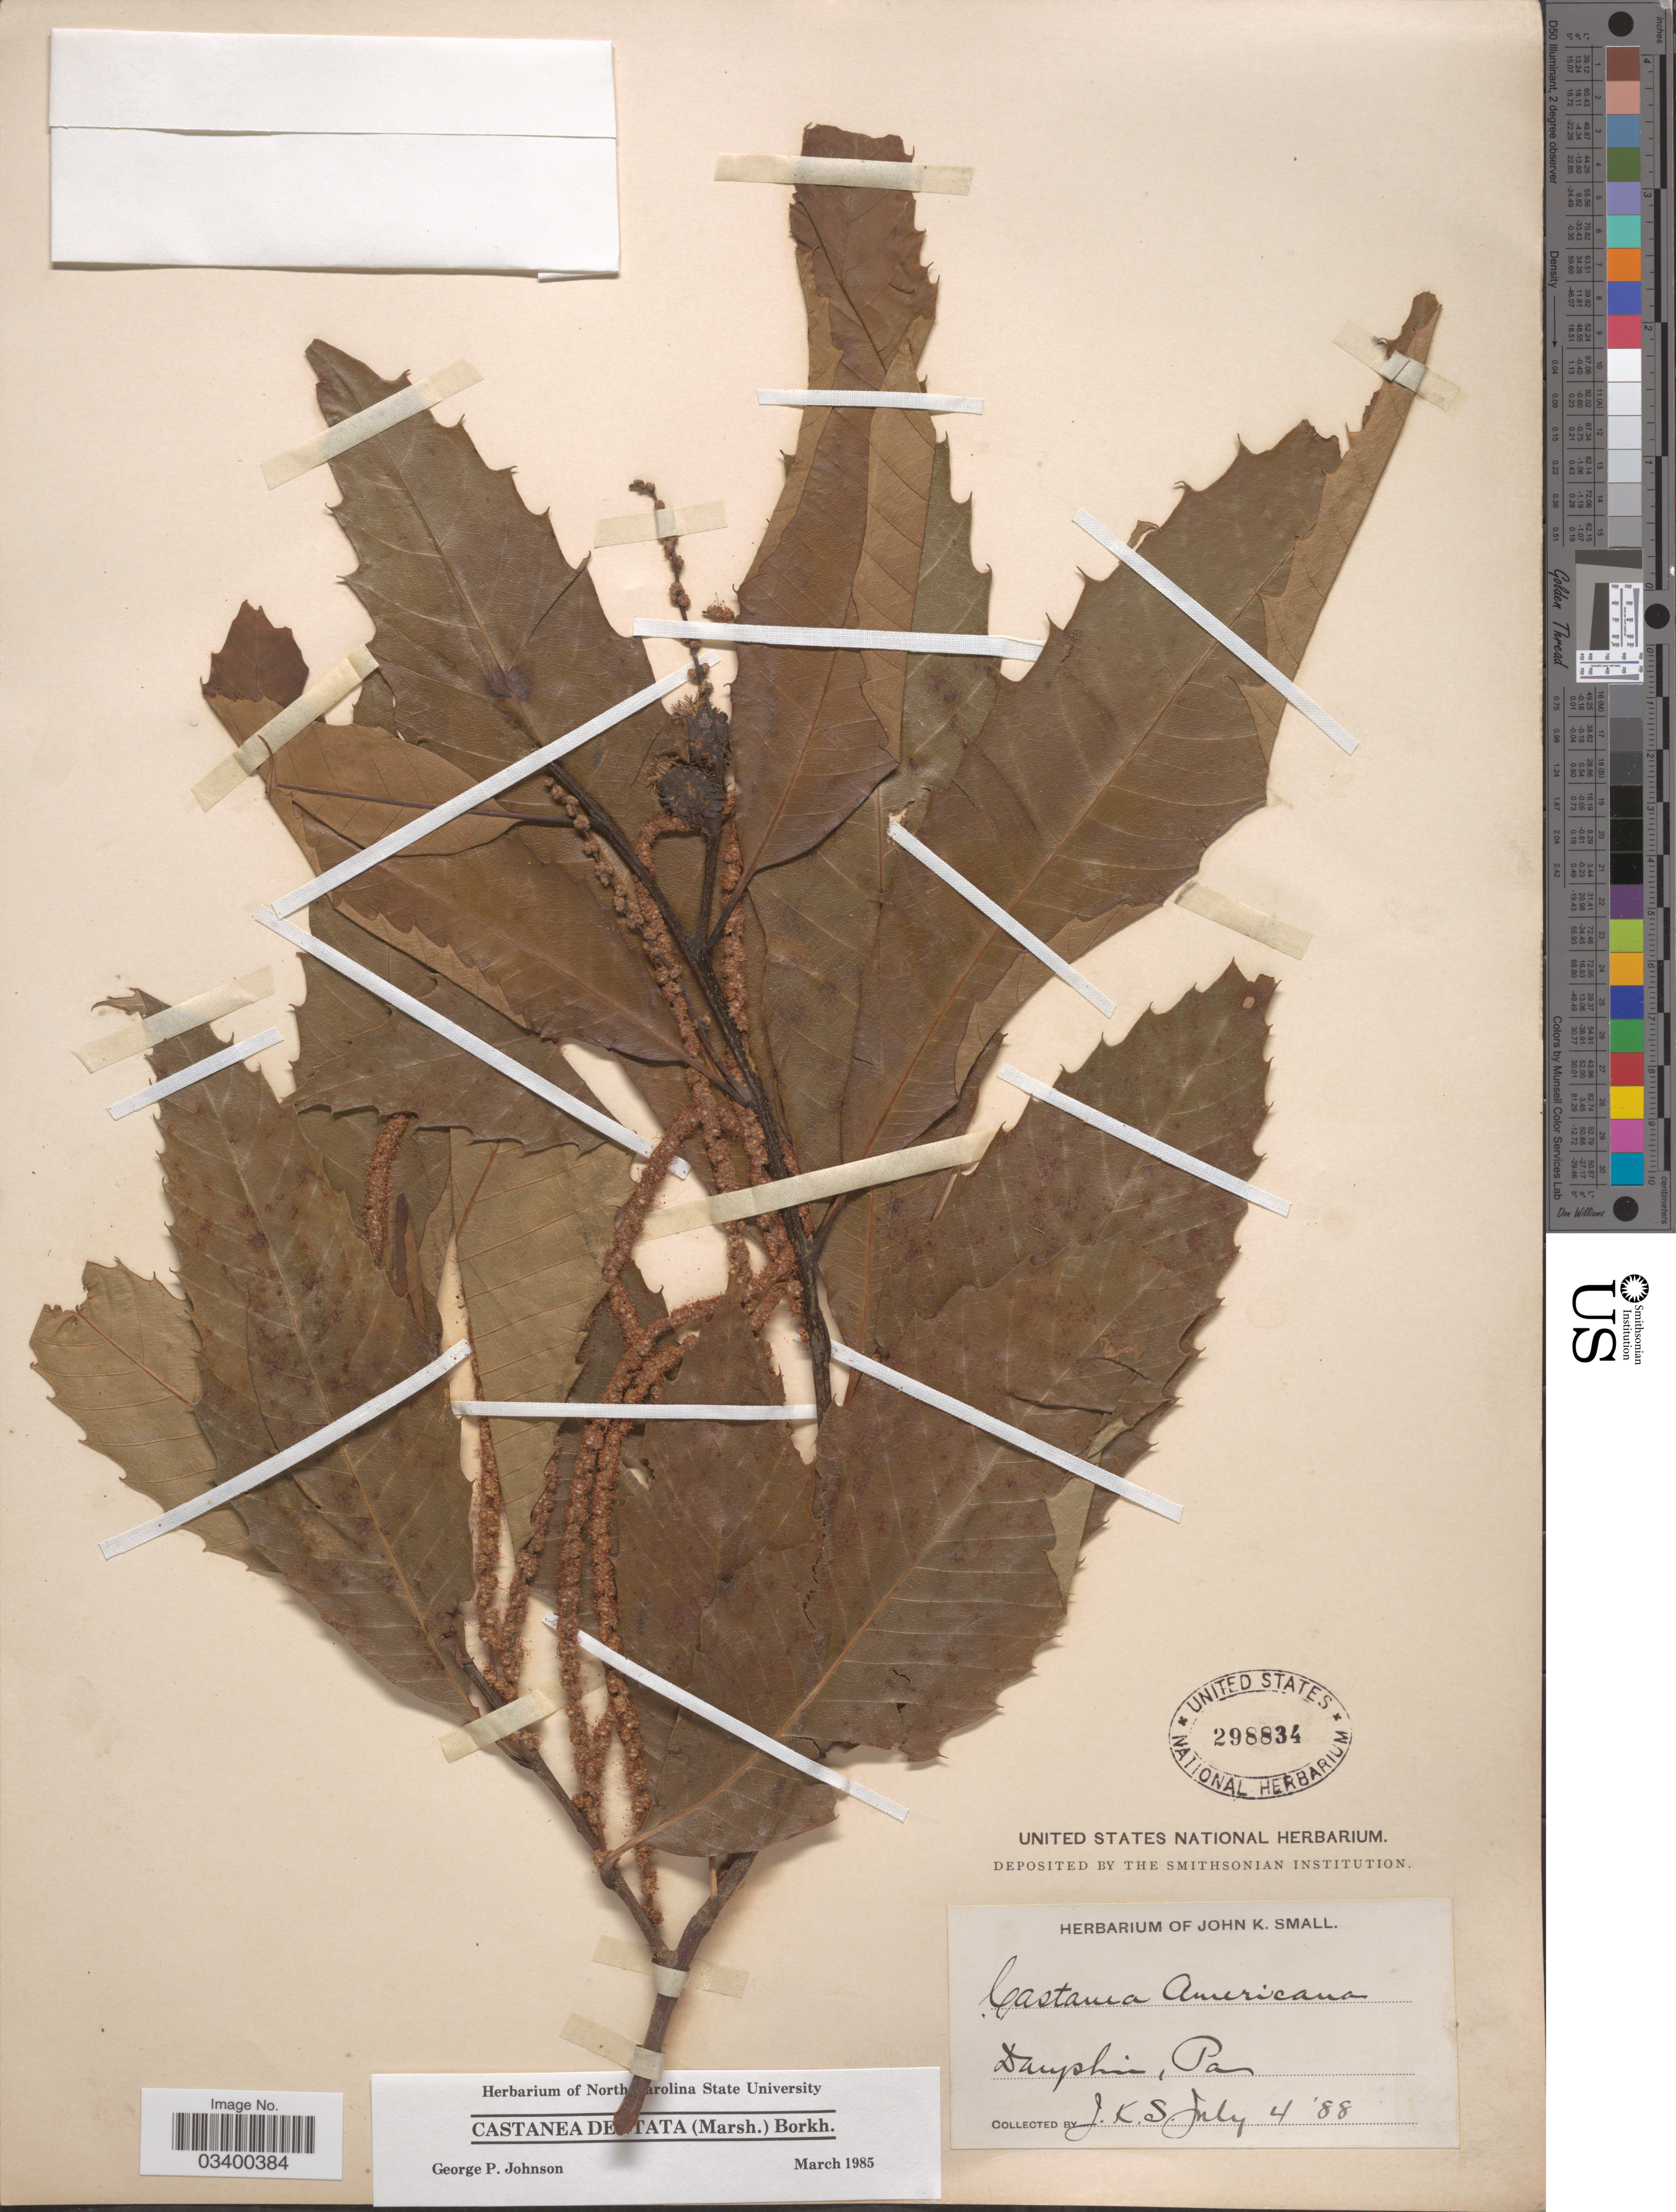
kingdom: Plantae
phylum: Tracheophyta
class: Magnoliopsida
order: Fagales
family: Fagaceae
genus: Castanea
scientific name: Castanea dentata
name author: (Marshall) Borkh.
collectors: J. K. Small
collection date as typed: Transcribed d/m/y: 4/7/88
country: United States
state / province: Pennsylvania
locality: Dauphin, Pa.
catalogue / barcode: US 298834